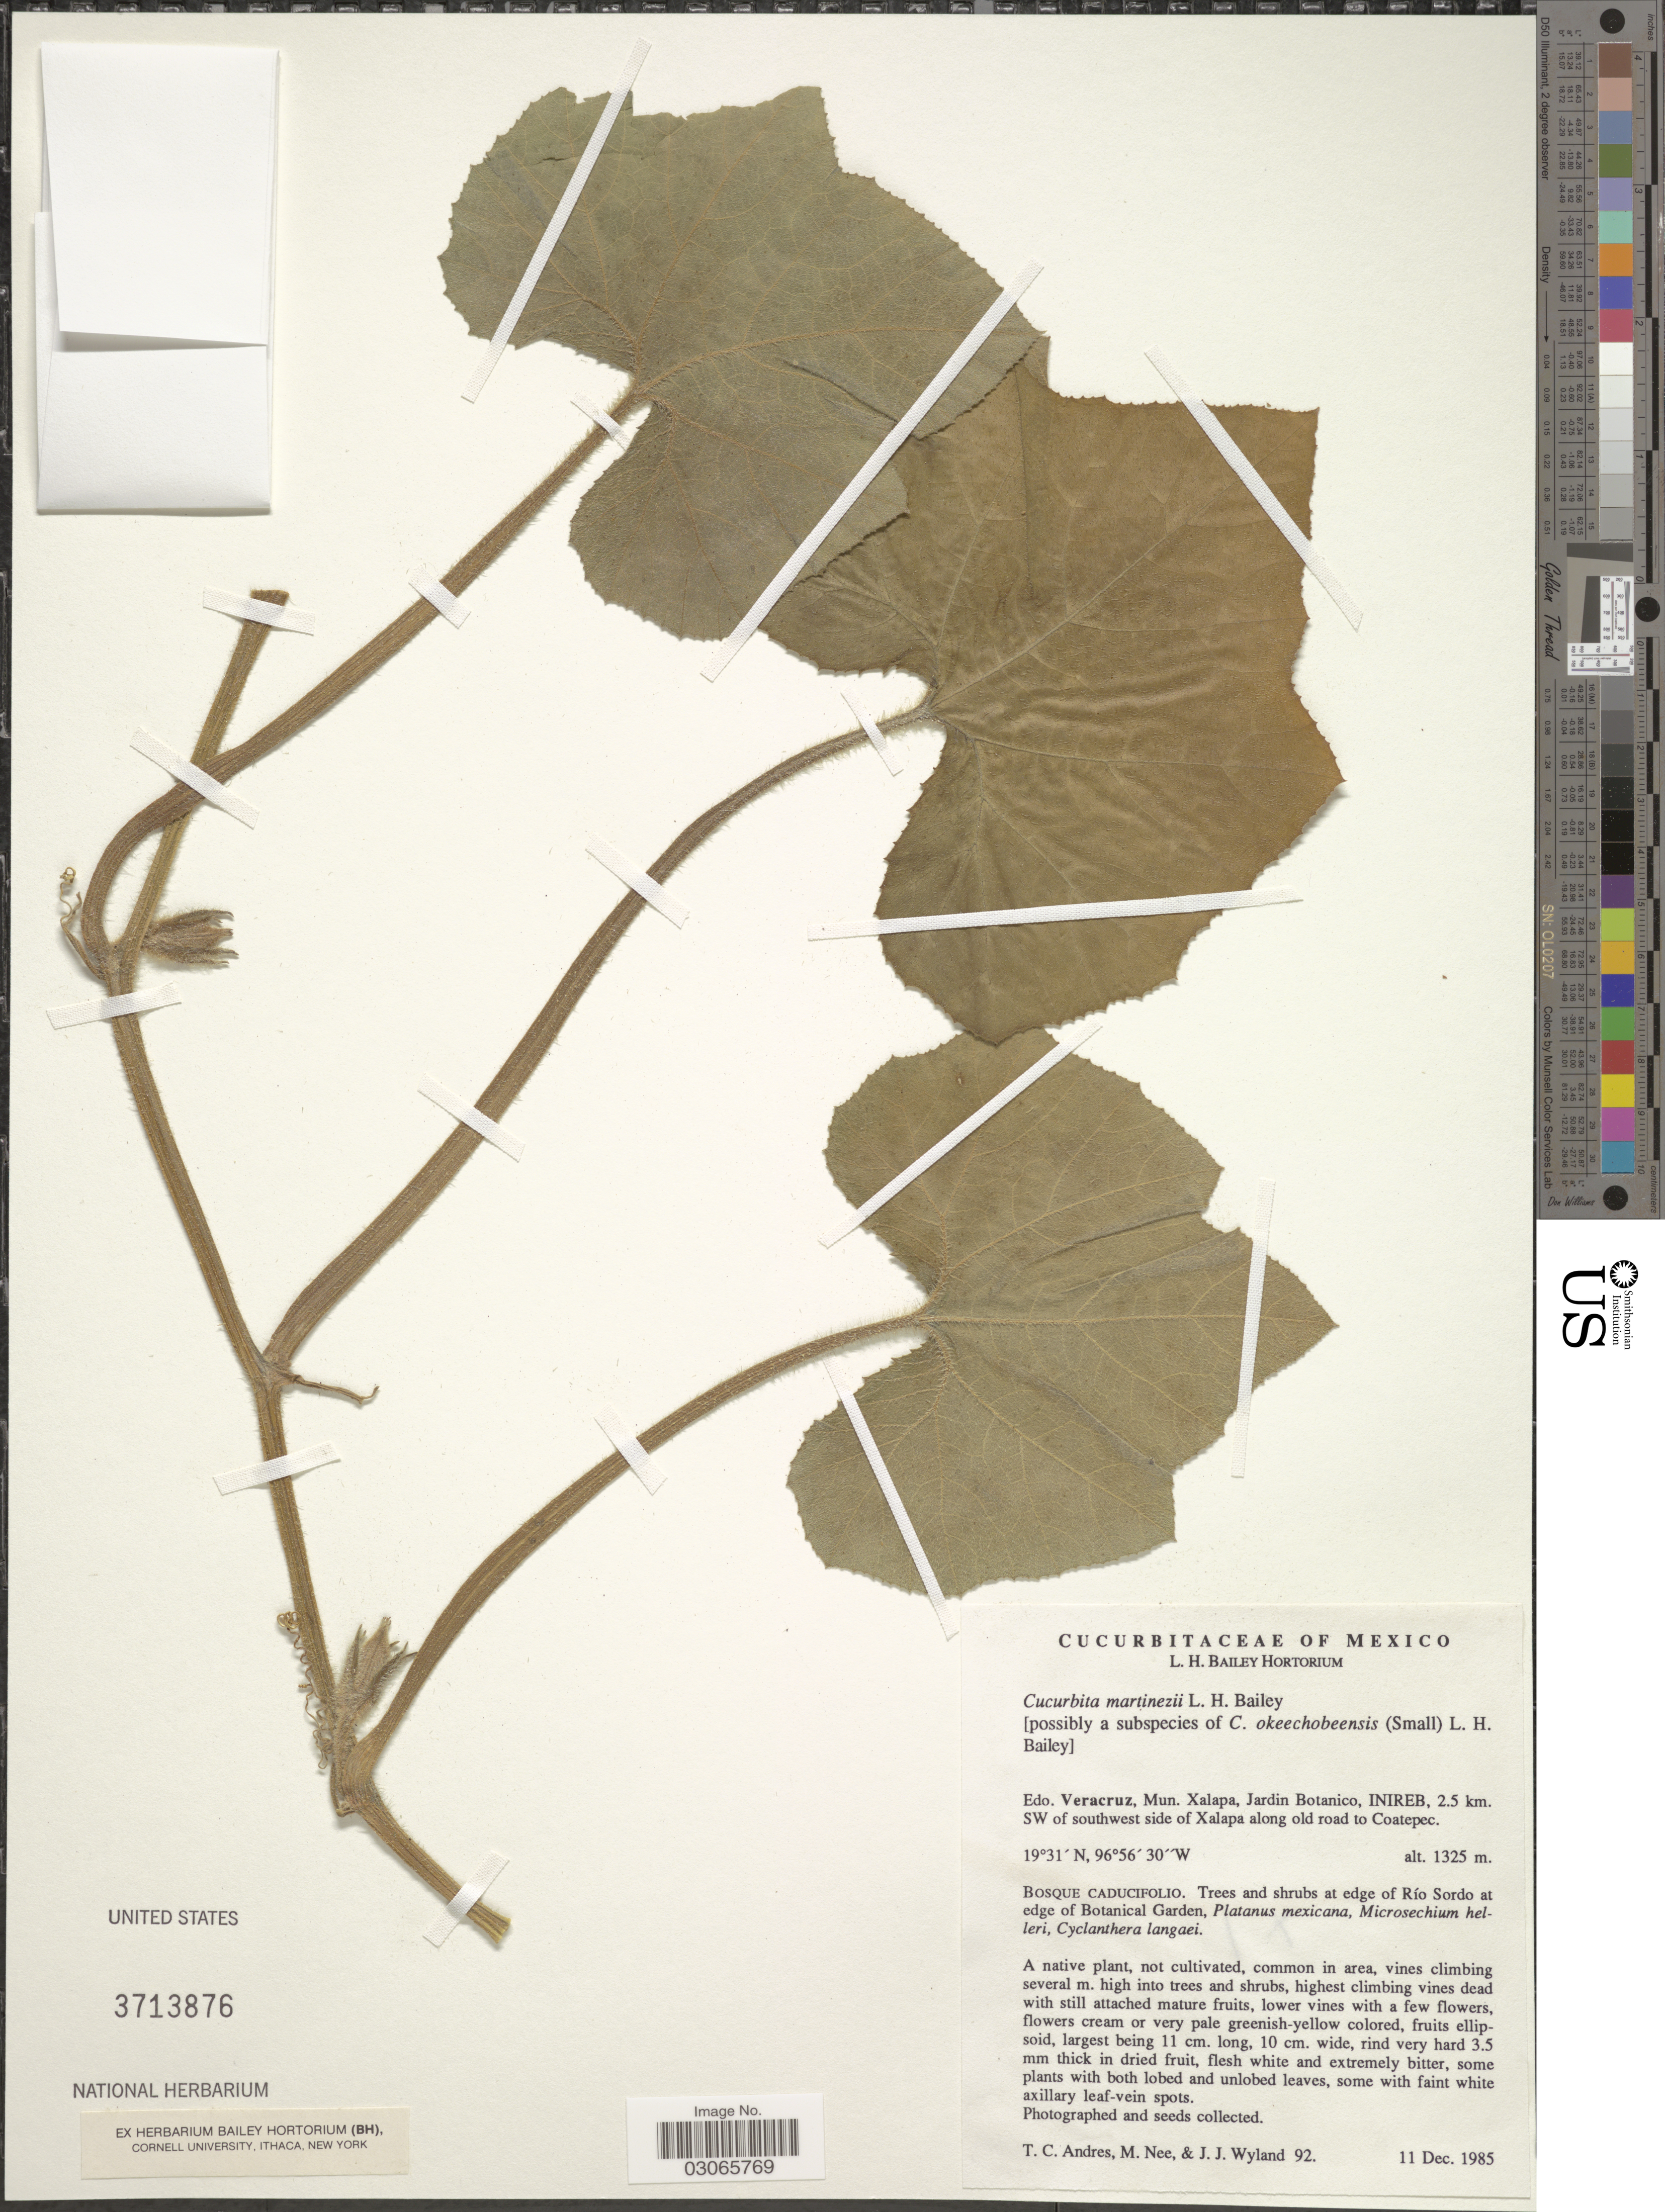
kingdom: Plantae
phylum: Tracheophyta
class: Magnoliopsida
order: Cucurbitales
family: Cucurbitaceae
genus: Cucurbita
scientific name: Cucurbita martinezii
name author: L.H. Bailey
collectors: T. C. Andres, M. Nee & J. J. Wyland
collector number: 92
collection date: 1985-12-11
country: Mexico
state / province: Veracruz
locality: Edo. Veracruz, Mun. Xalapa, Jardin Botanico, INIREB, 2.5 km. SW of southwest side of Xalapa along old road to Coatepec. At edge of Río Sordo at edge of Botanical Garden.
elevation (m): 1325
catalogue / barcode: US 3713876